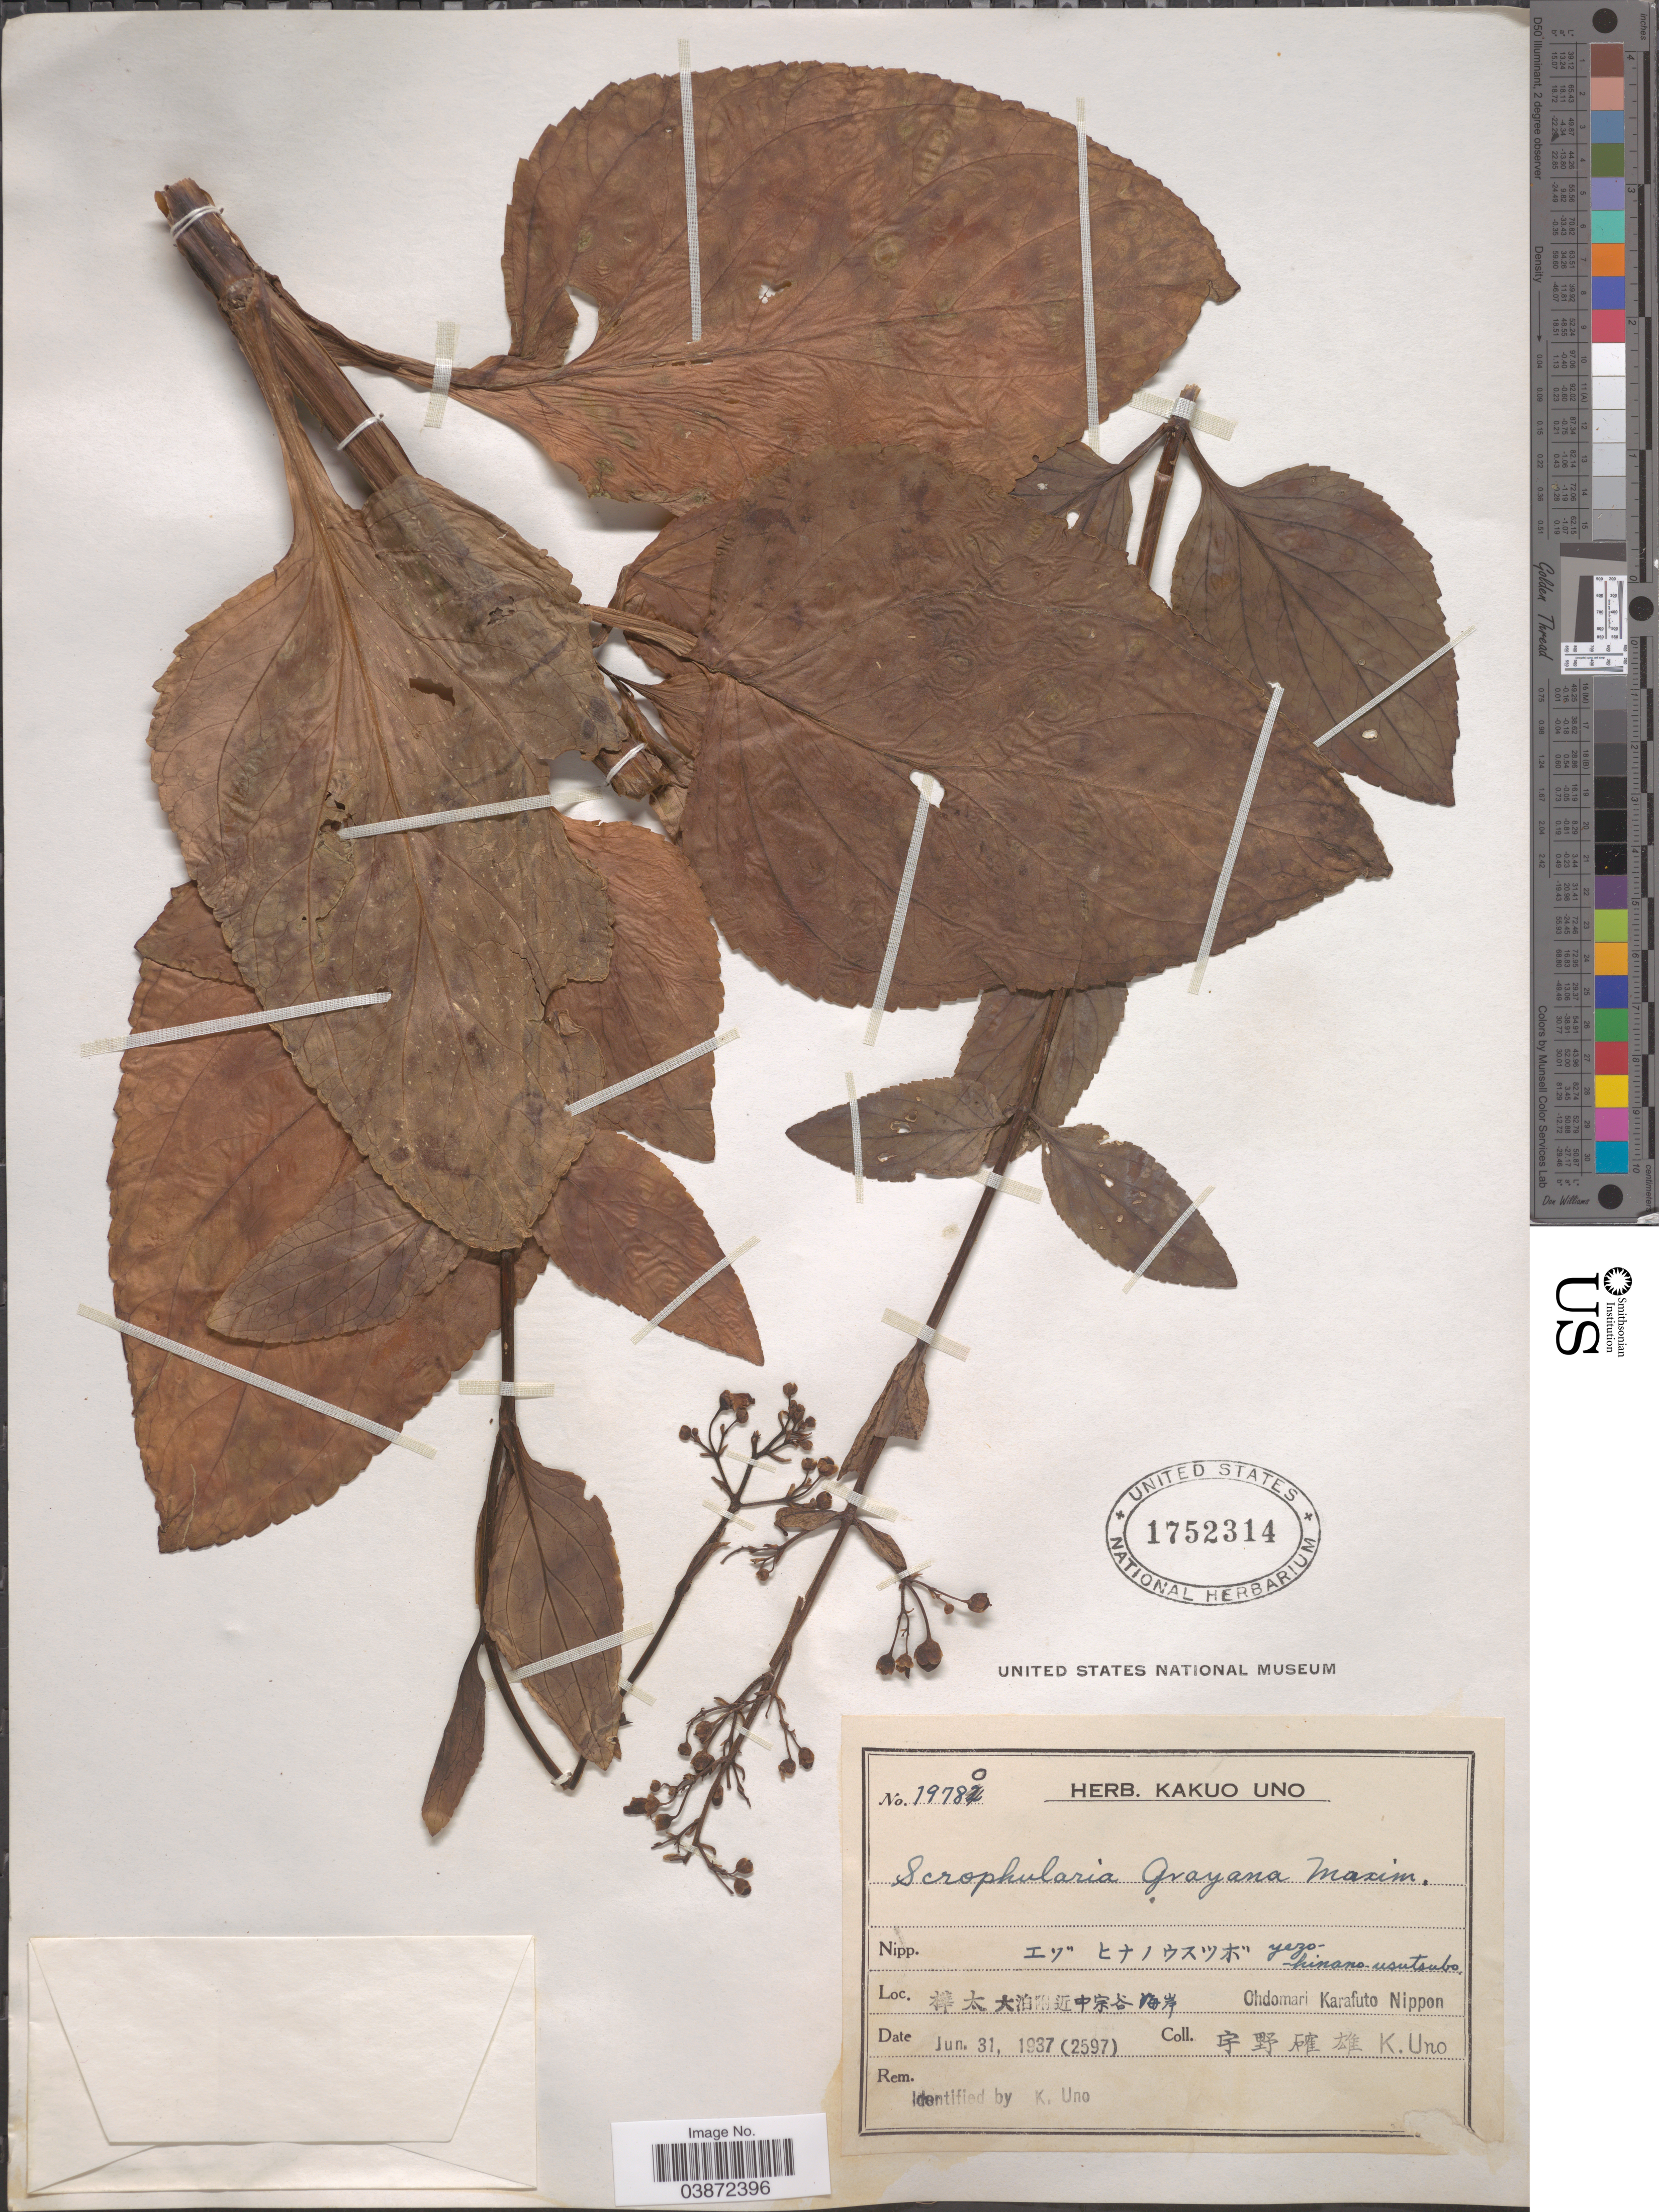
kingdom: Plantae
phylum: Tracheophyta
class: Magnoliopsida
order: Lamiales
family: Scrophulariaceae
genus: Scrophularia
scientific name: Scrophularia grayana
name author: Maxim. ex Kom.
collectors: K. Uno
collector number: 19780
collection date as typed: Transcribed d/m/y: 31/6/1937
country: Japan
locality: X Ohdomari Karafuto Nippon.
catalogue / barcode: US 1752314